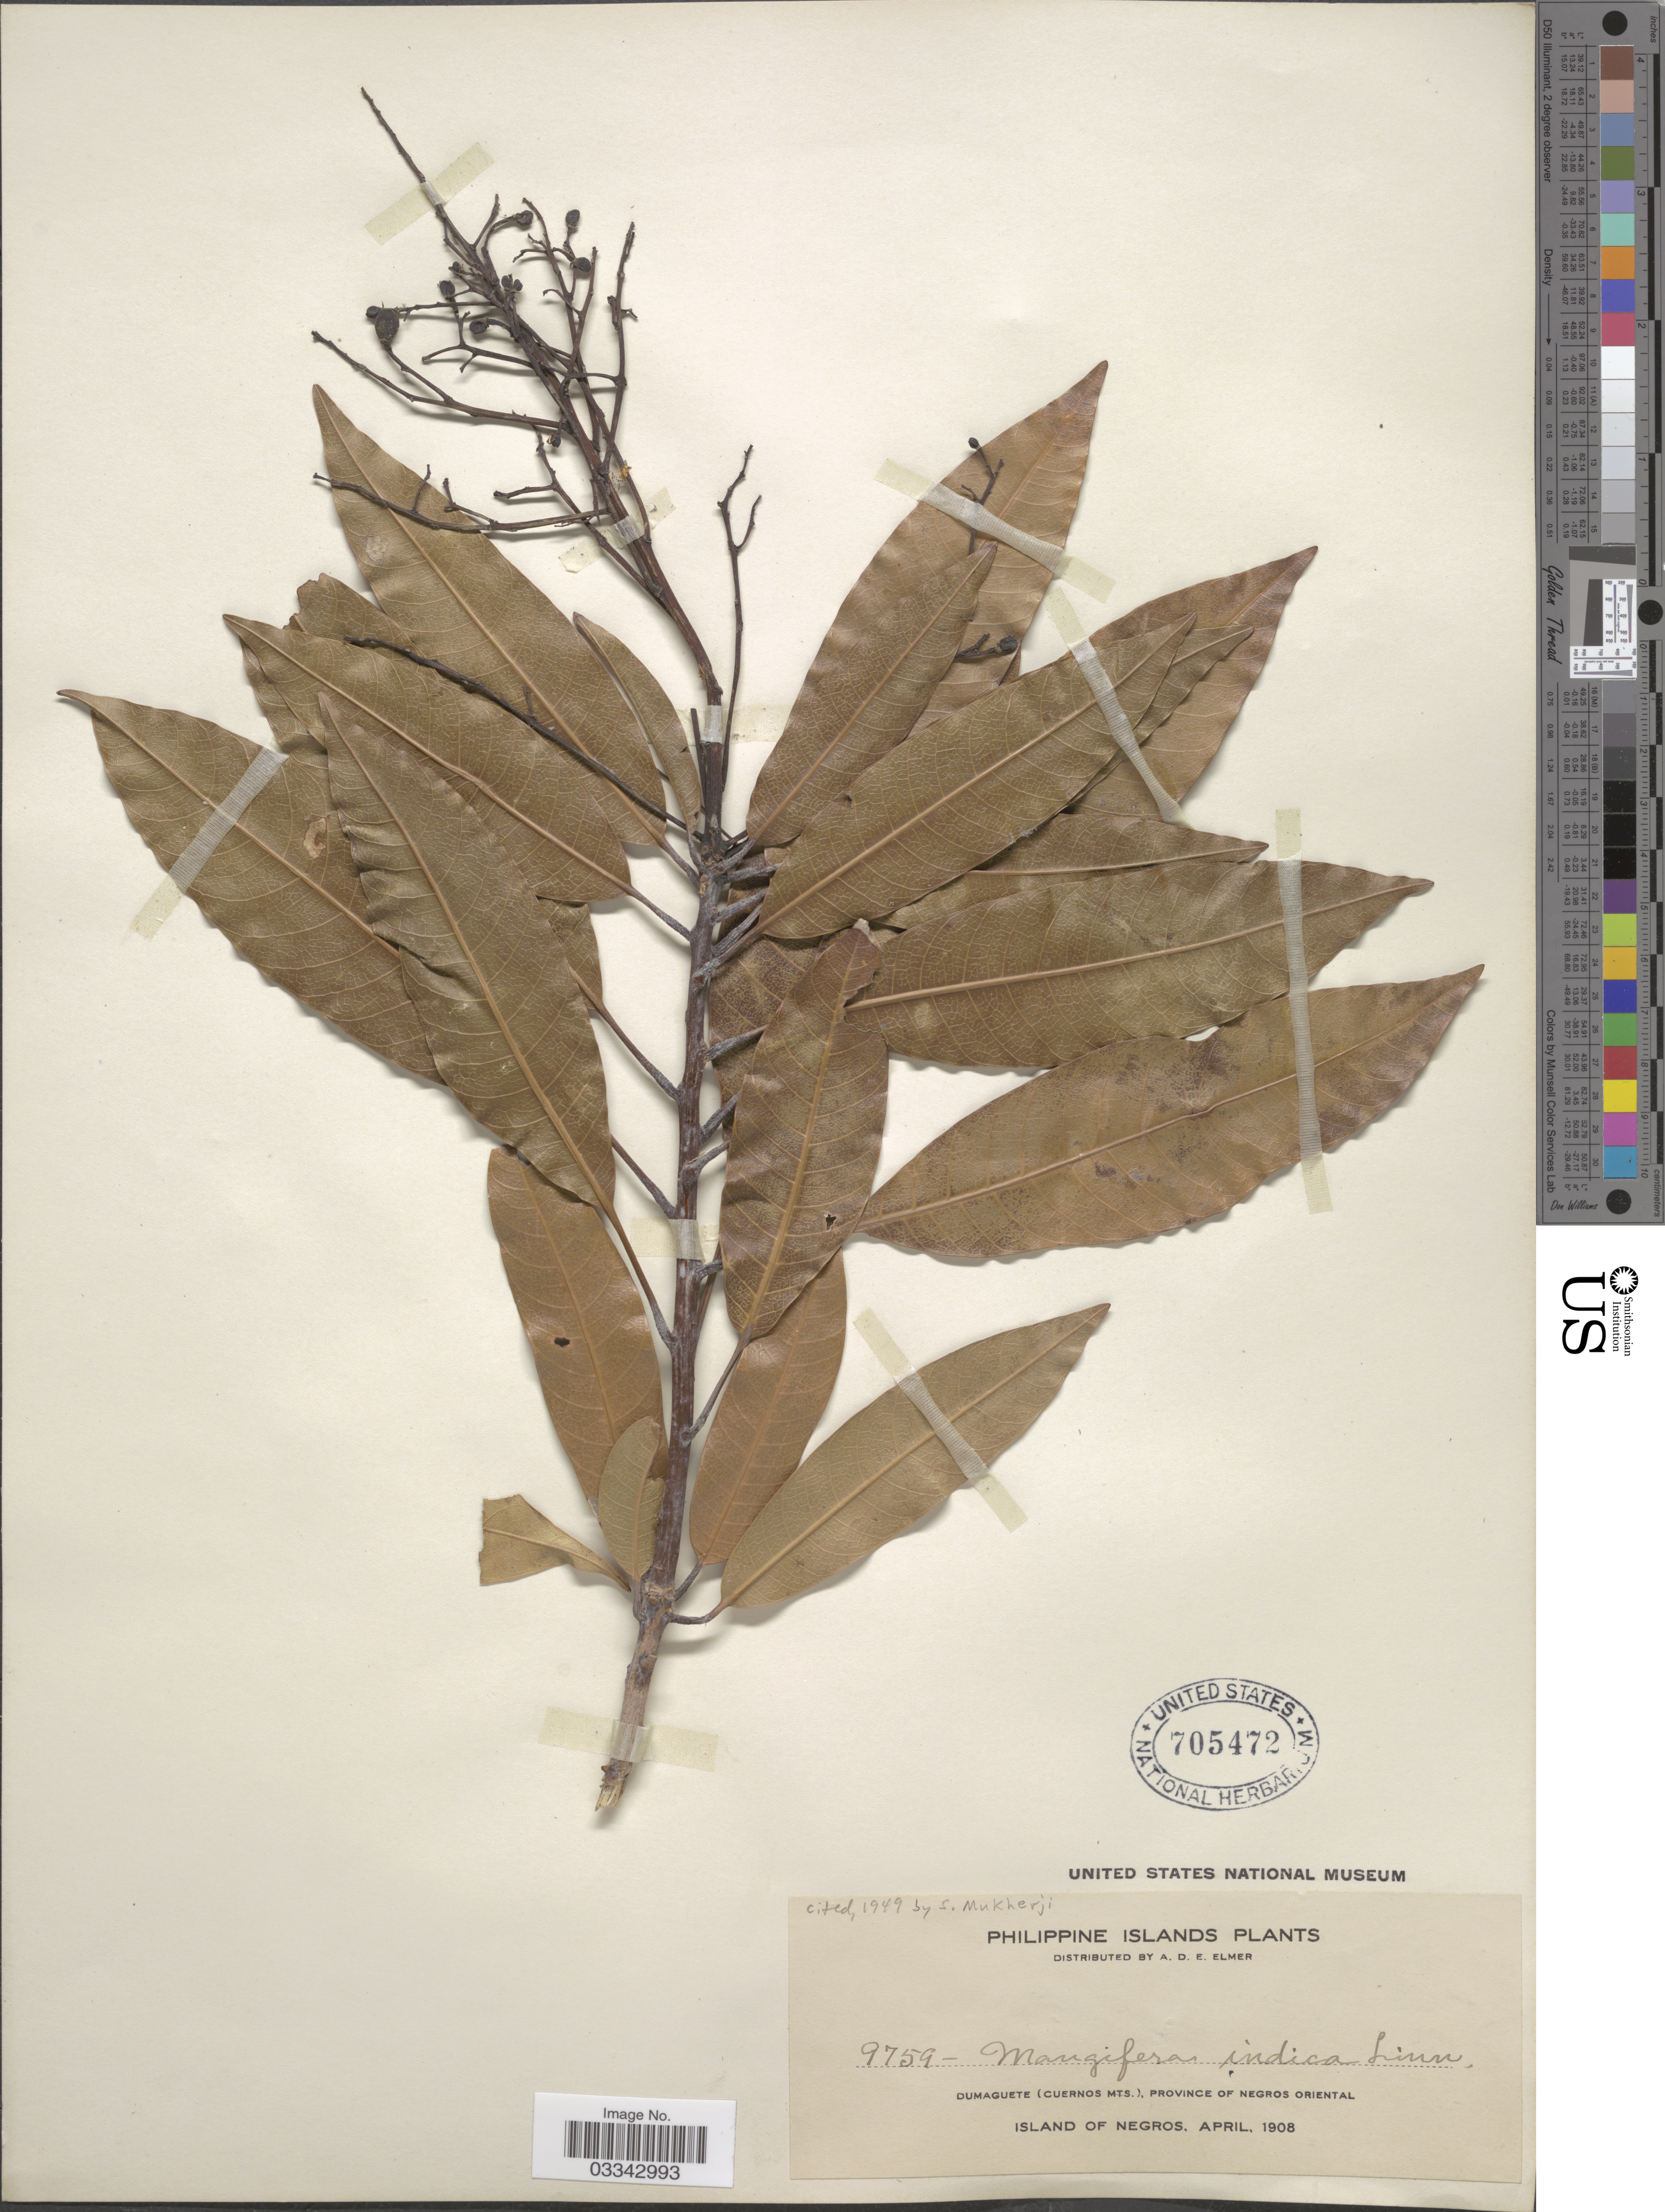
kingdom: Plantae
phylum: Tracheophyta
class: Magnoliopsida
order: Sapindales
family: Anacardiaceae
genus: Mangifera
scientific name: Mangifera indica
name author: L.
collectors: A. D. E. Elmer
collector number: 9759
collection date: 1908-04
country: Philippines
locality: Philippine Islands. Dumaguete (Cuernos Mts.), Province of Negros Oriental. Island of Negros.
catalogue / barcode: US 705472